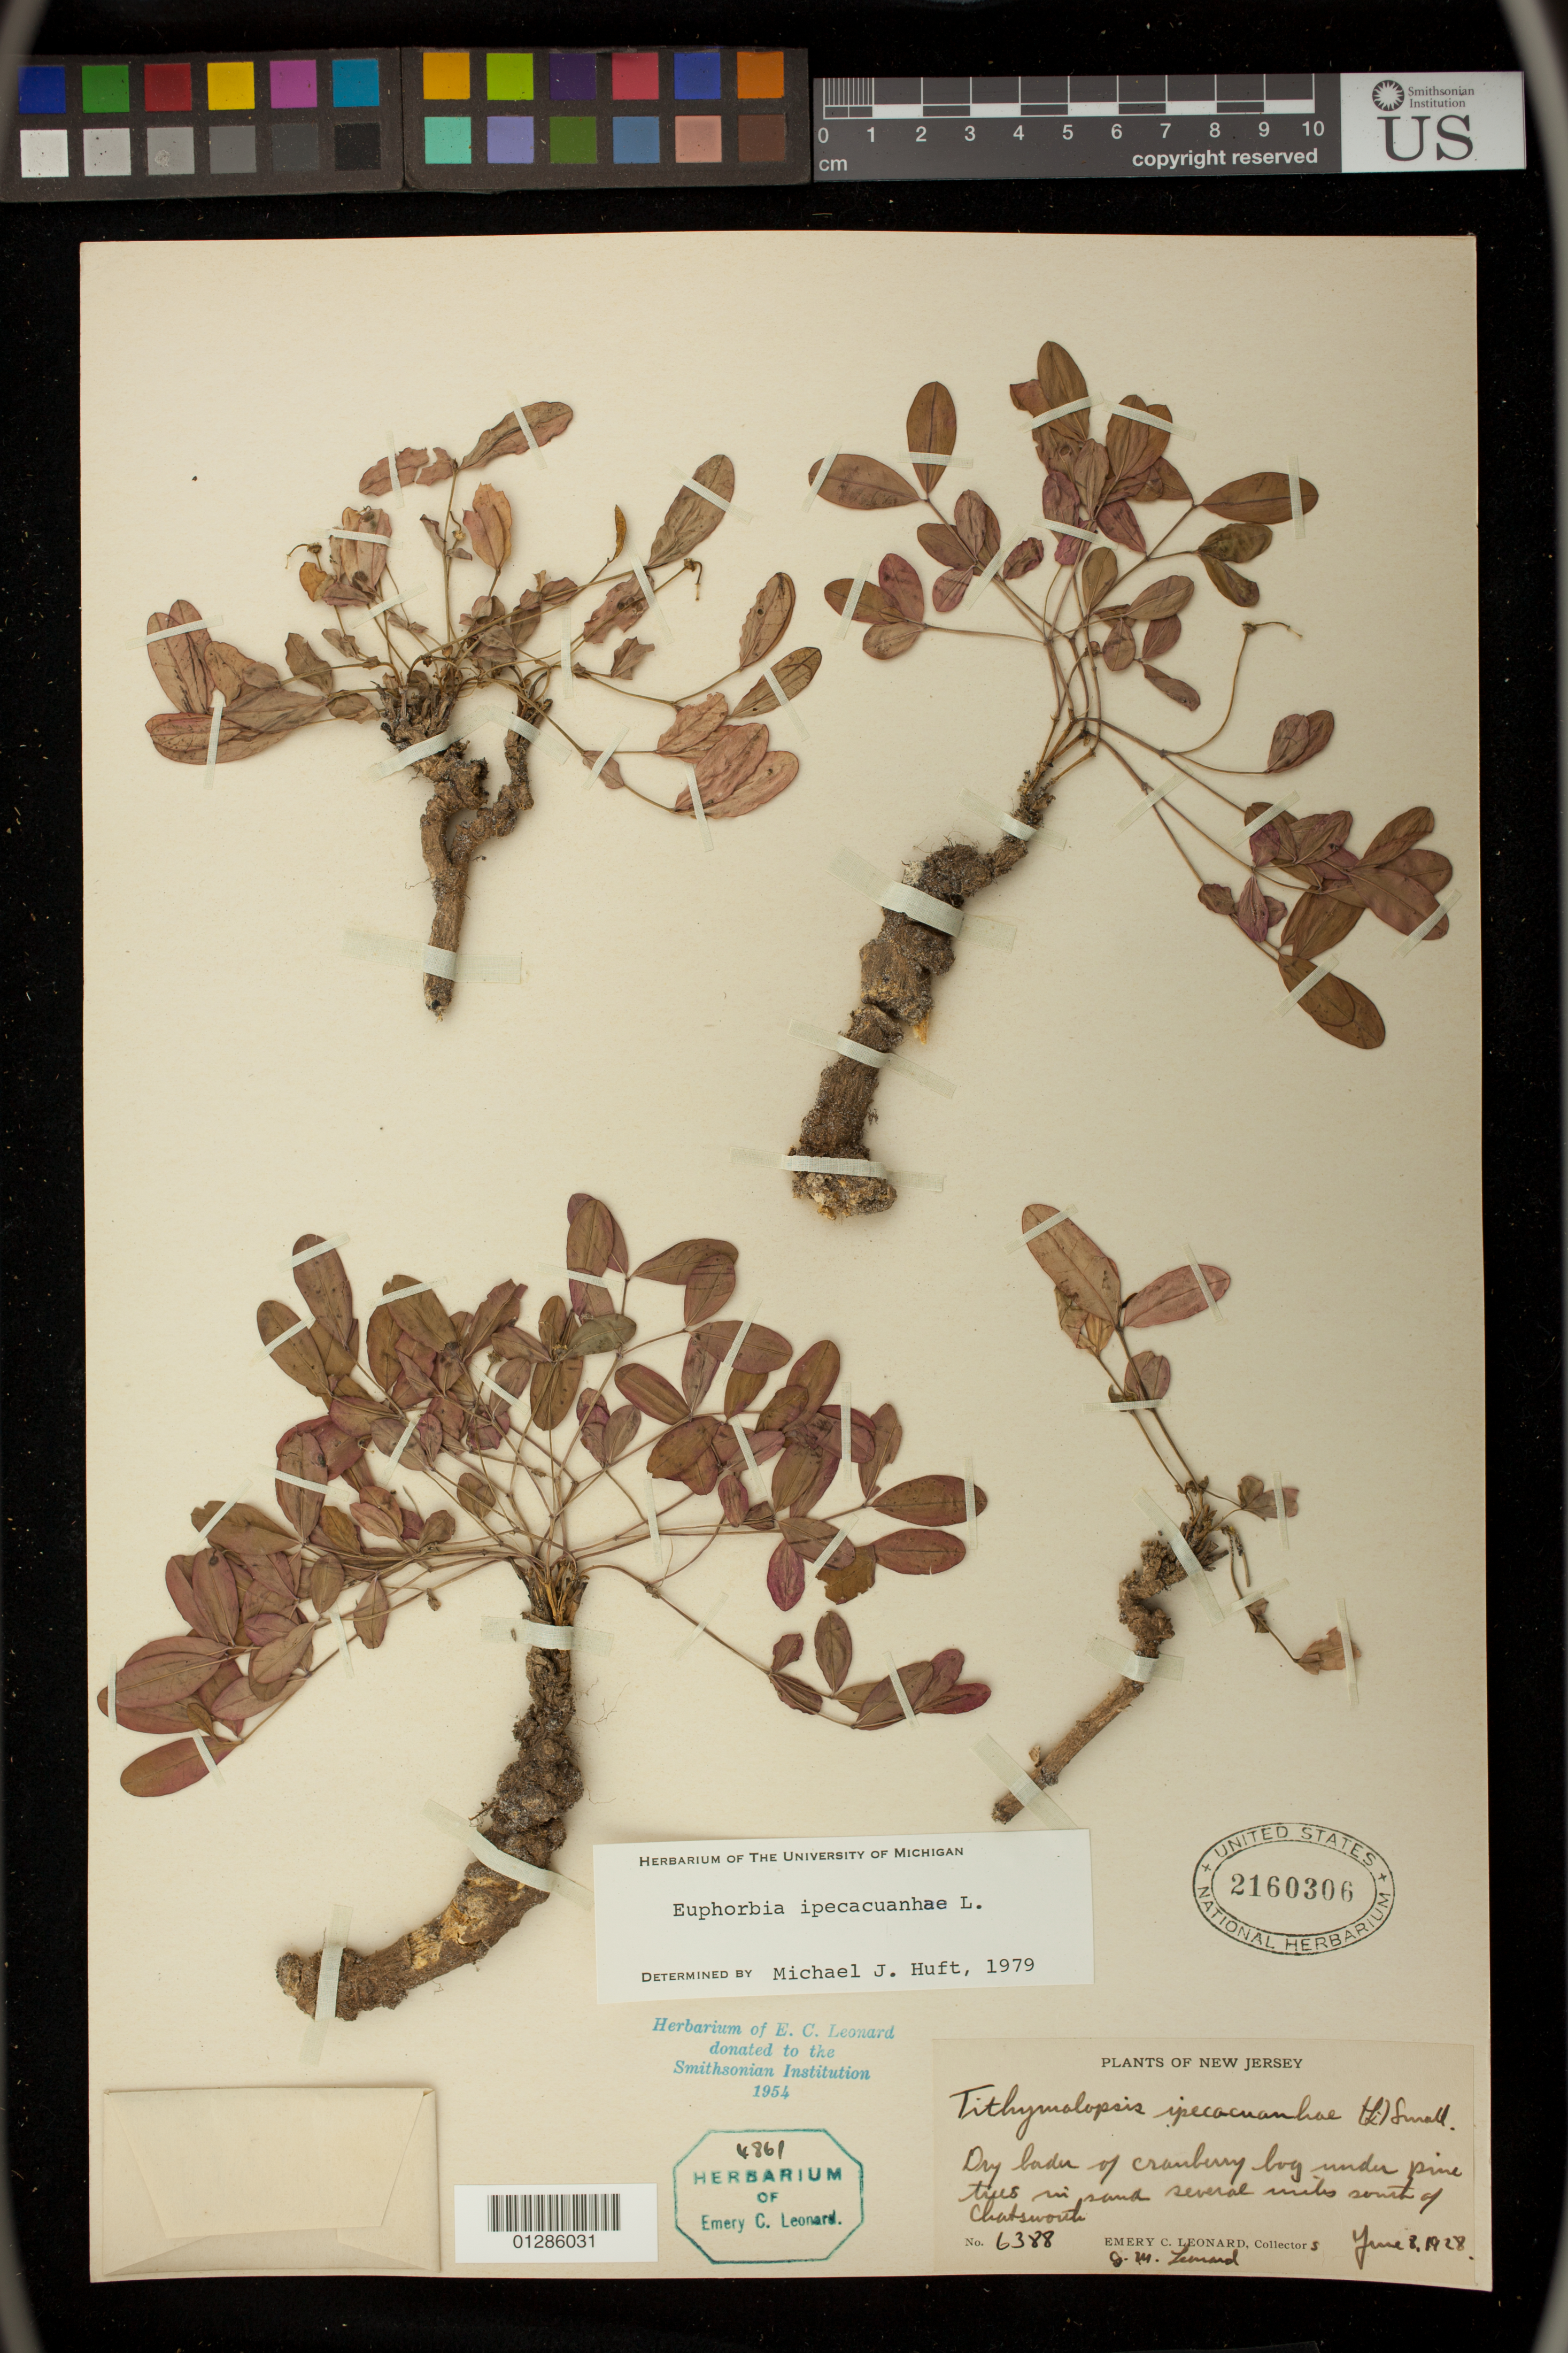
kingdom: Plantae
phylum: Tracheophyta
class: Magnoliopsida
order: Malpighiales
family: Euphorbiaceae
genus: Euphorbia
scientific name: Euphorbia ipecacuanhae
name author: L.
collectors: E. C. Leonard & G. M. Leonard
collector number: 6388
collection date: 1928-06-08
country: United States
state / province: New Jersey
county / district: Burlington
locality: Several miles south of Chatsworth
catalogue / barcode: US 2160306